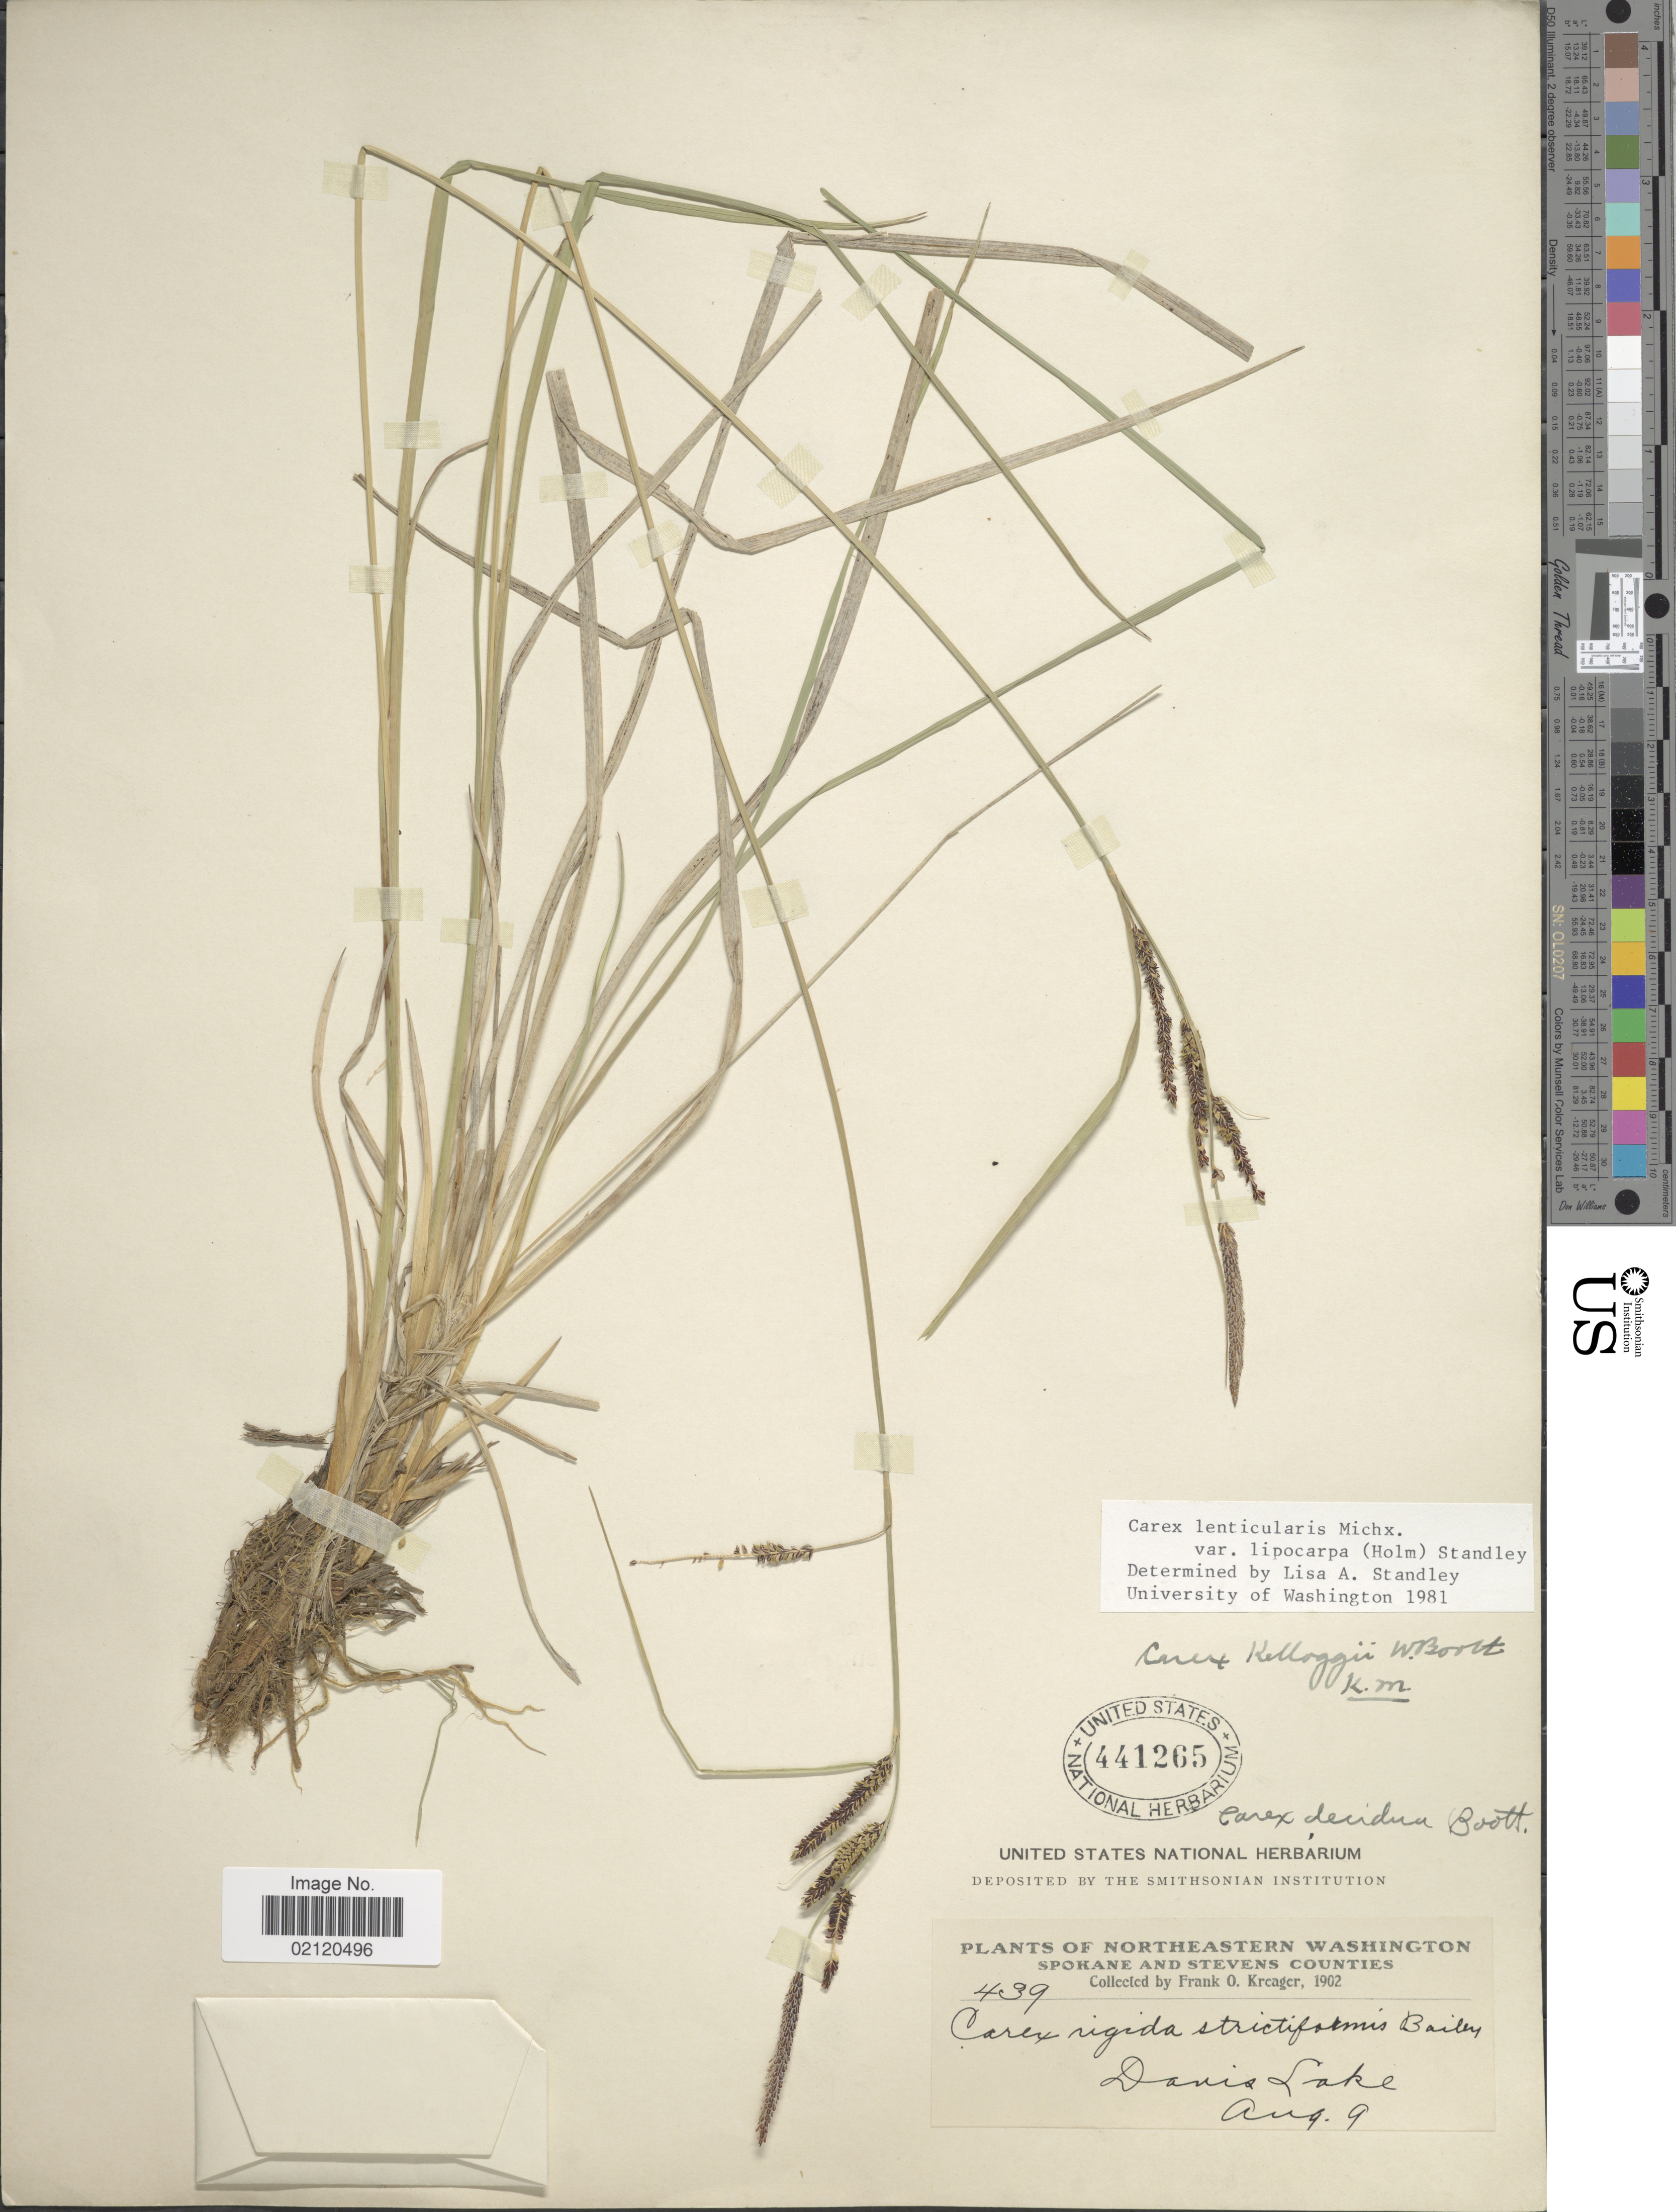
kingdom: Plantae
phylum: Tracheophyta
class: Liliopsida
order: Poales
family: Cyperaceae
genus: Carex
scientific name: Carex kelloggii var. kelloggii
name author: W. Boott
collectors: F. Kreager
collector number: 439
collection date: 1902-08-09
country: United States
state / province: Washington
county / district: Spokane / Stevens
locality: Northeastern Washington, Spokane and Stevens Counties, Davis Lake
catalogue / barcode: US 441265